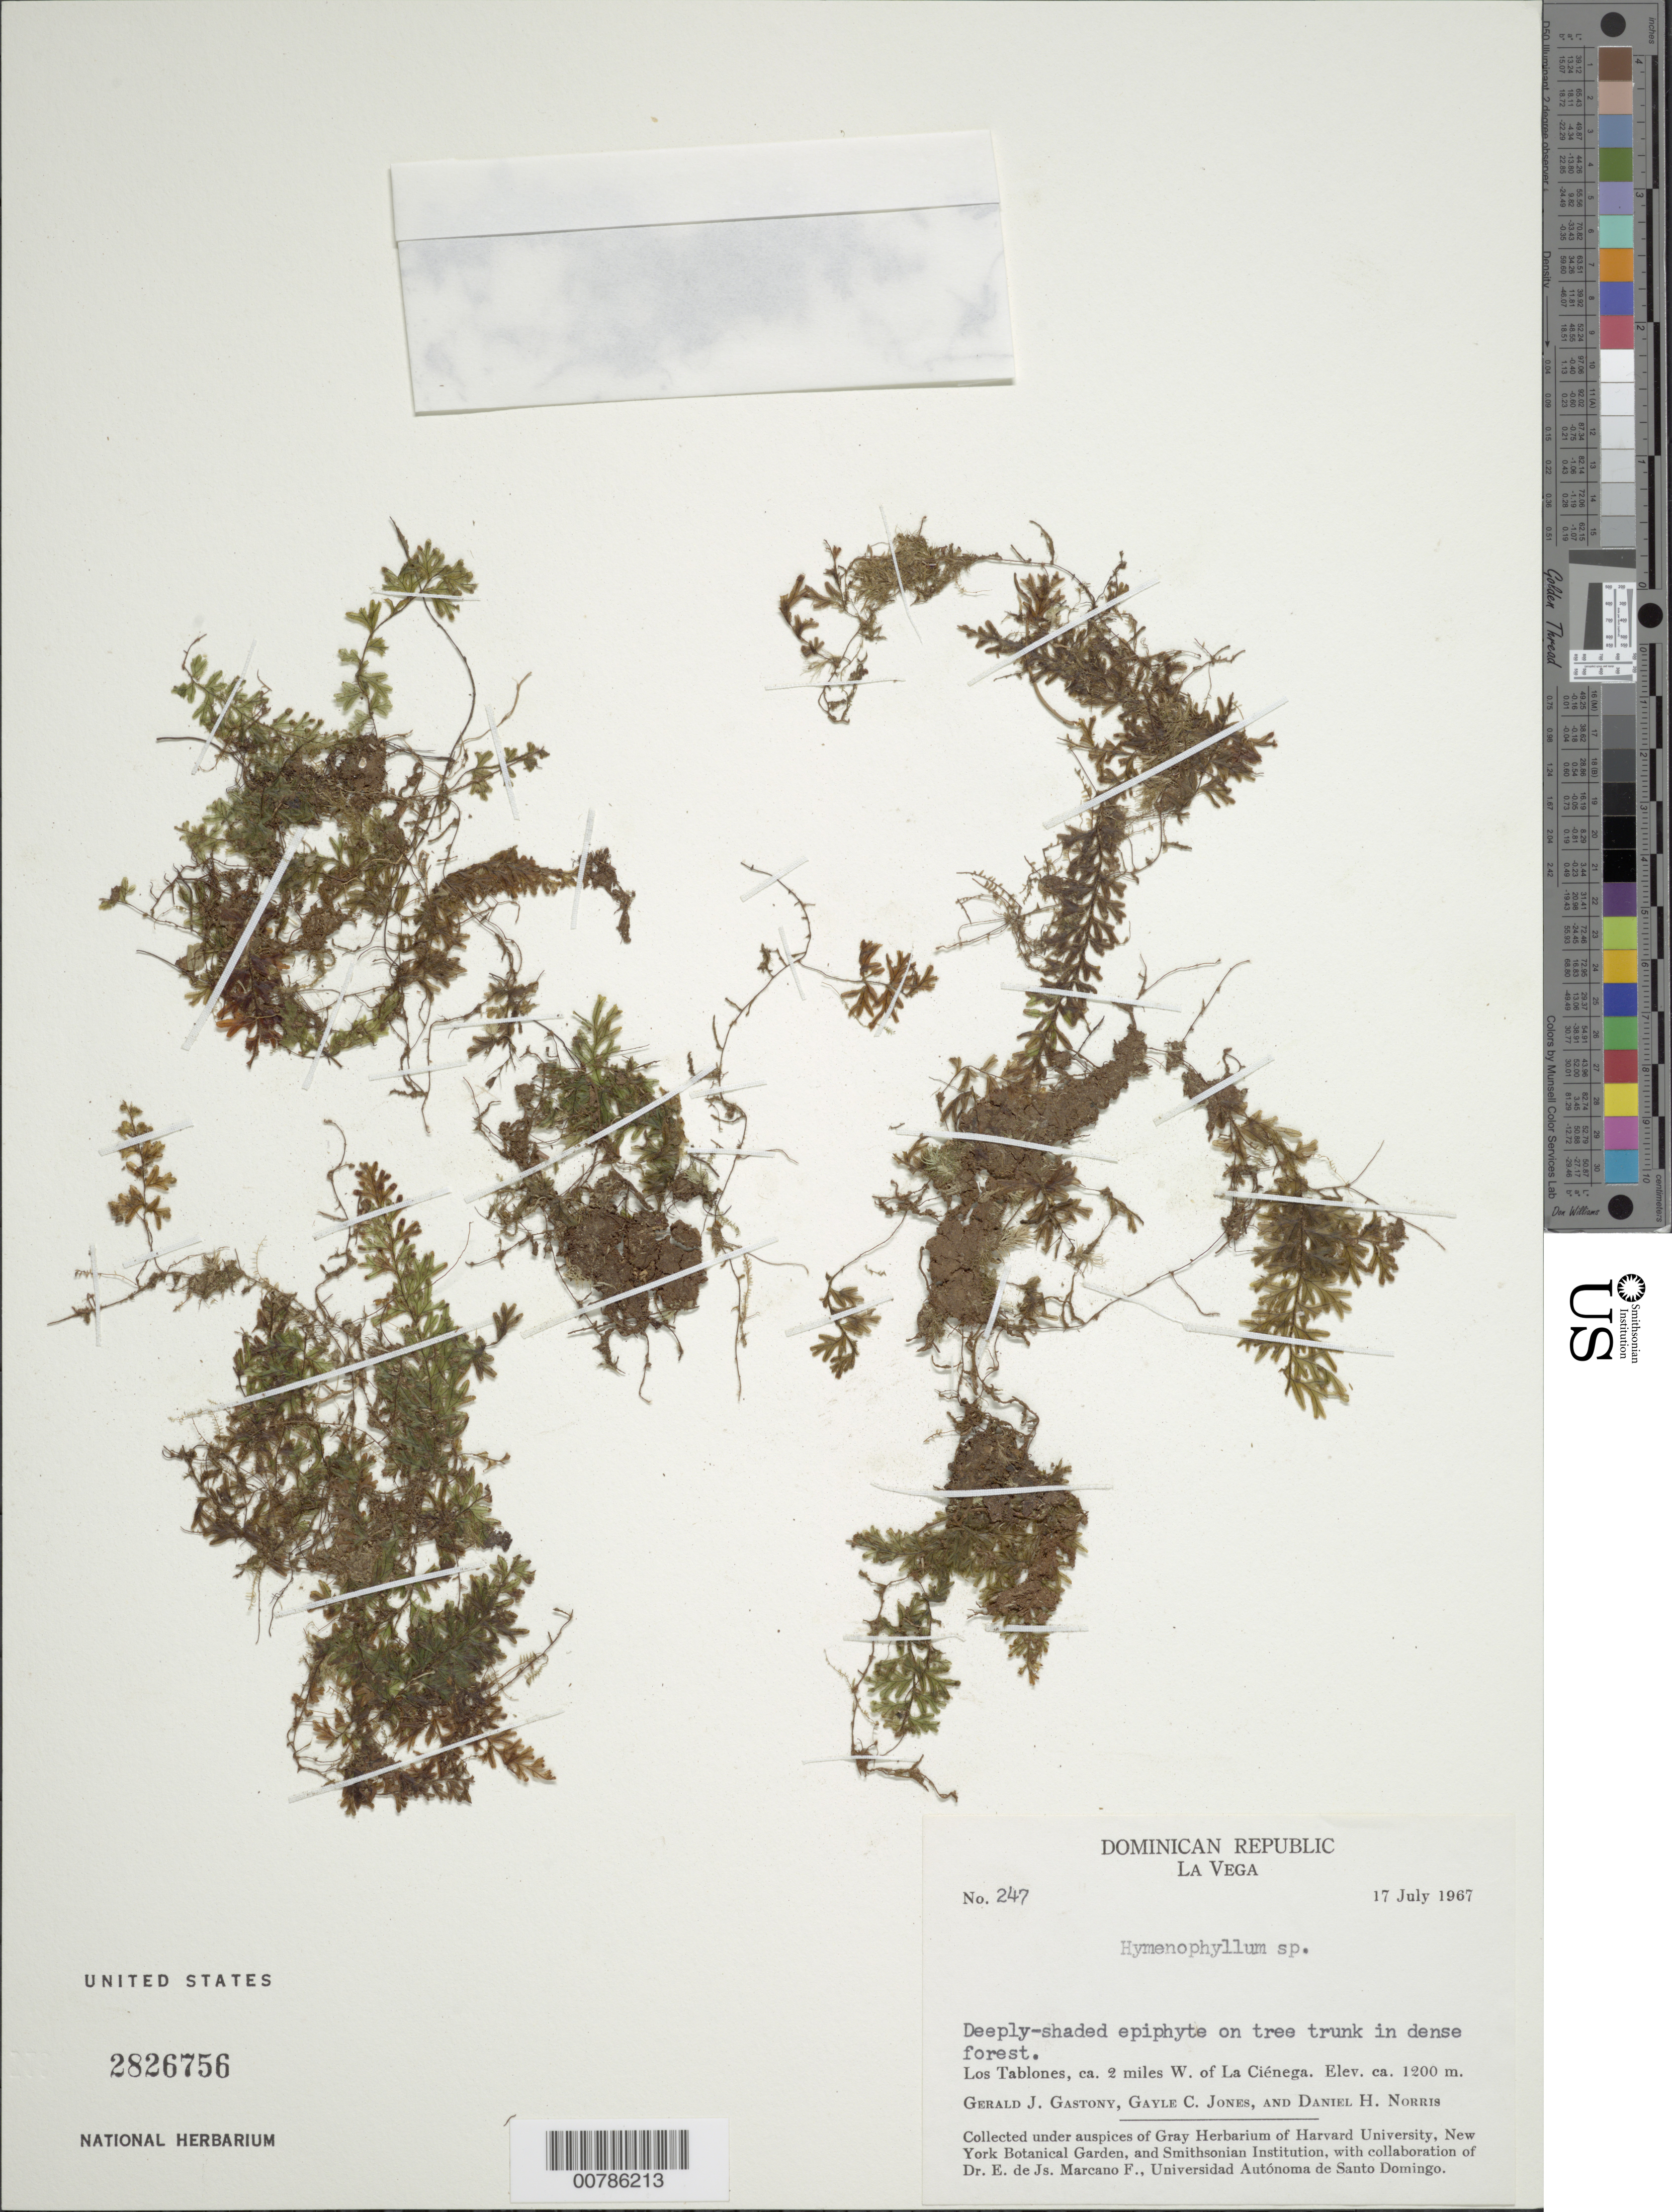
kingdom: Plantae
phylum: Tracheophyta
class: Polypodiopsida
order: Hymenophyllales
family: Hymenophyllaceae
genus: Hymenophyllum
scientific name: Hymenophyllum sp.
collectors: G. Gastony, G. C. Jones & D. H. Norris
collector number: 247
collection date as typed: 17 Jul 1967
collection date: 1967-07-17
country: Dominican Republic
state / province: La Vega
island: Hispaniola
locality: Los Tablones, ca. 2 miles W of La Ciéega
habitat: On tree trunk in dense forest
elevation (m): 1200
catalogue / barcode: US 2826756